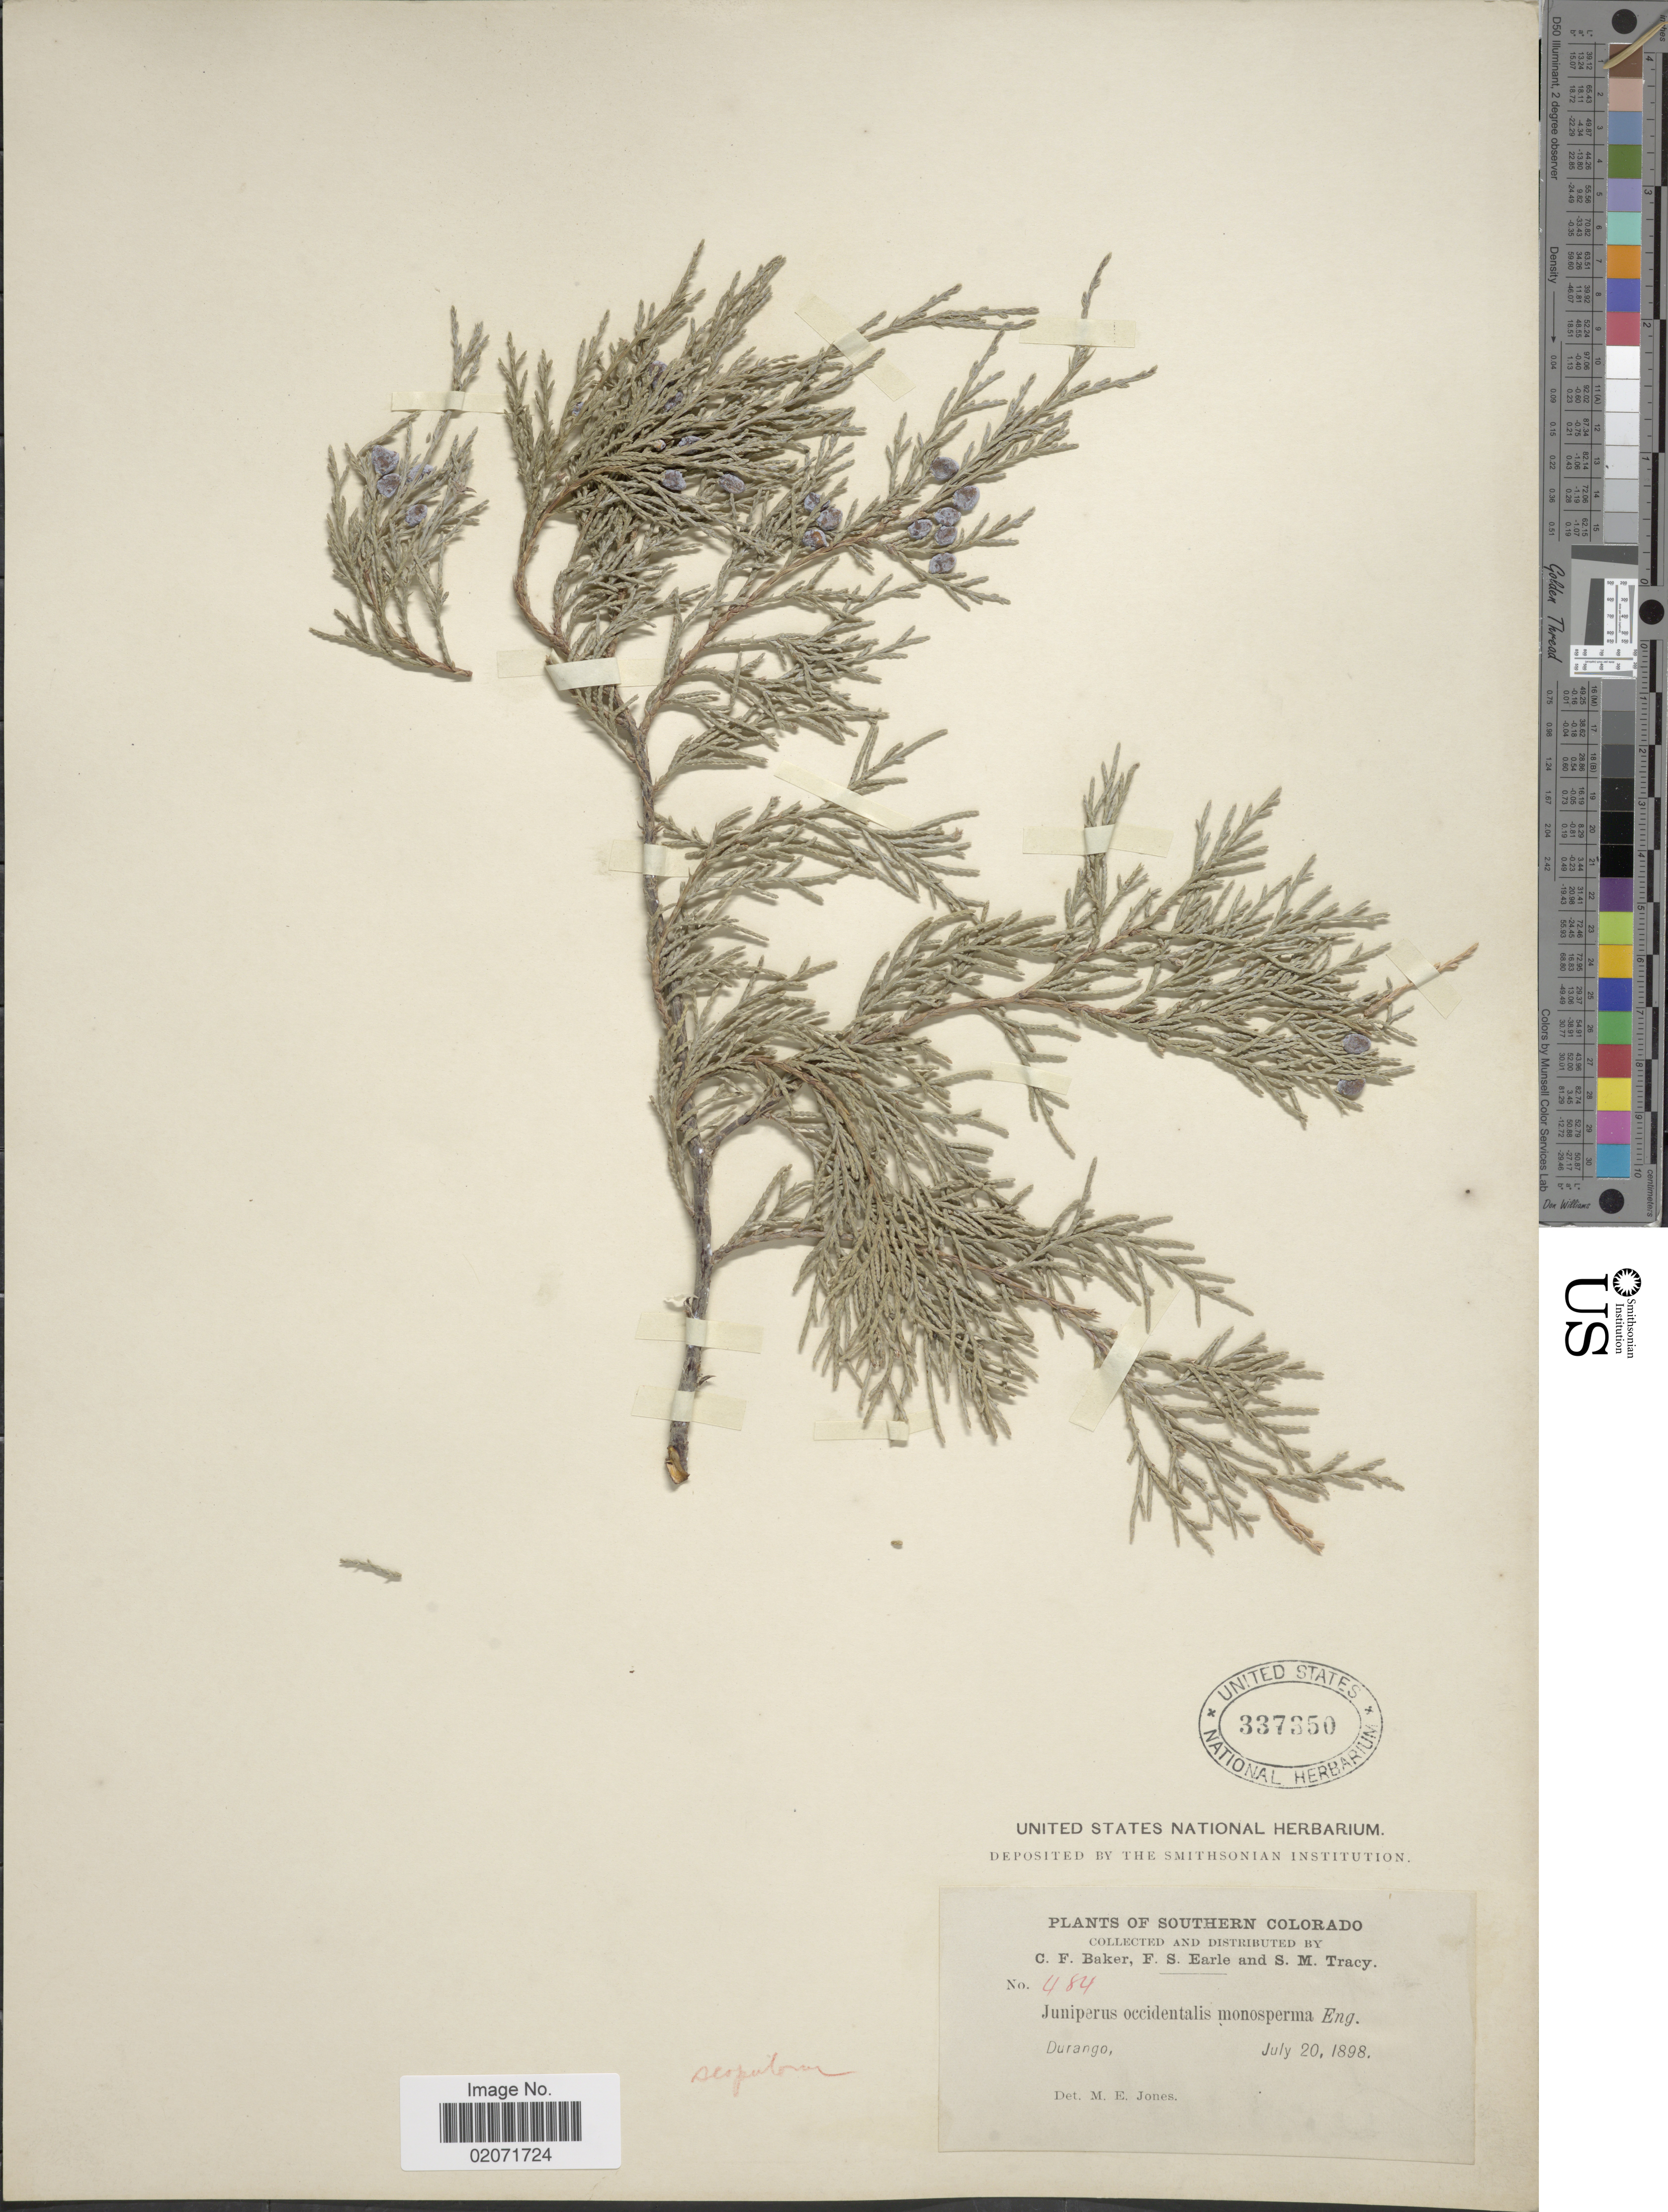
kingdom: Plantae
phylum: Tracheophyta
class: Pinopsida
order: Pinales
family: Cupressaceae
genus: Juniperus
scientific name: Juniperus scopulorum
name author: Sarg.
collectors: C. F. Baker, F. S. Earle & S. M. Tracy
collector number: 484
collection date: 1898-07-20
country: United States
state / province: Colorado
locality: Southern Colorado, Durango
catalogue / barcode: US 337350